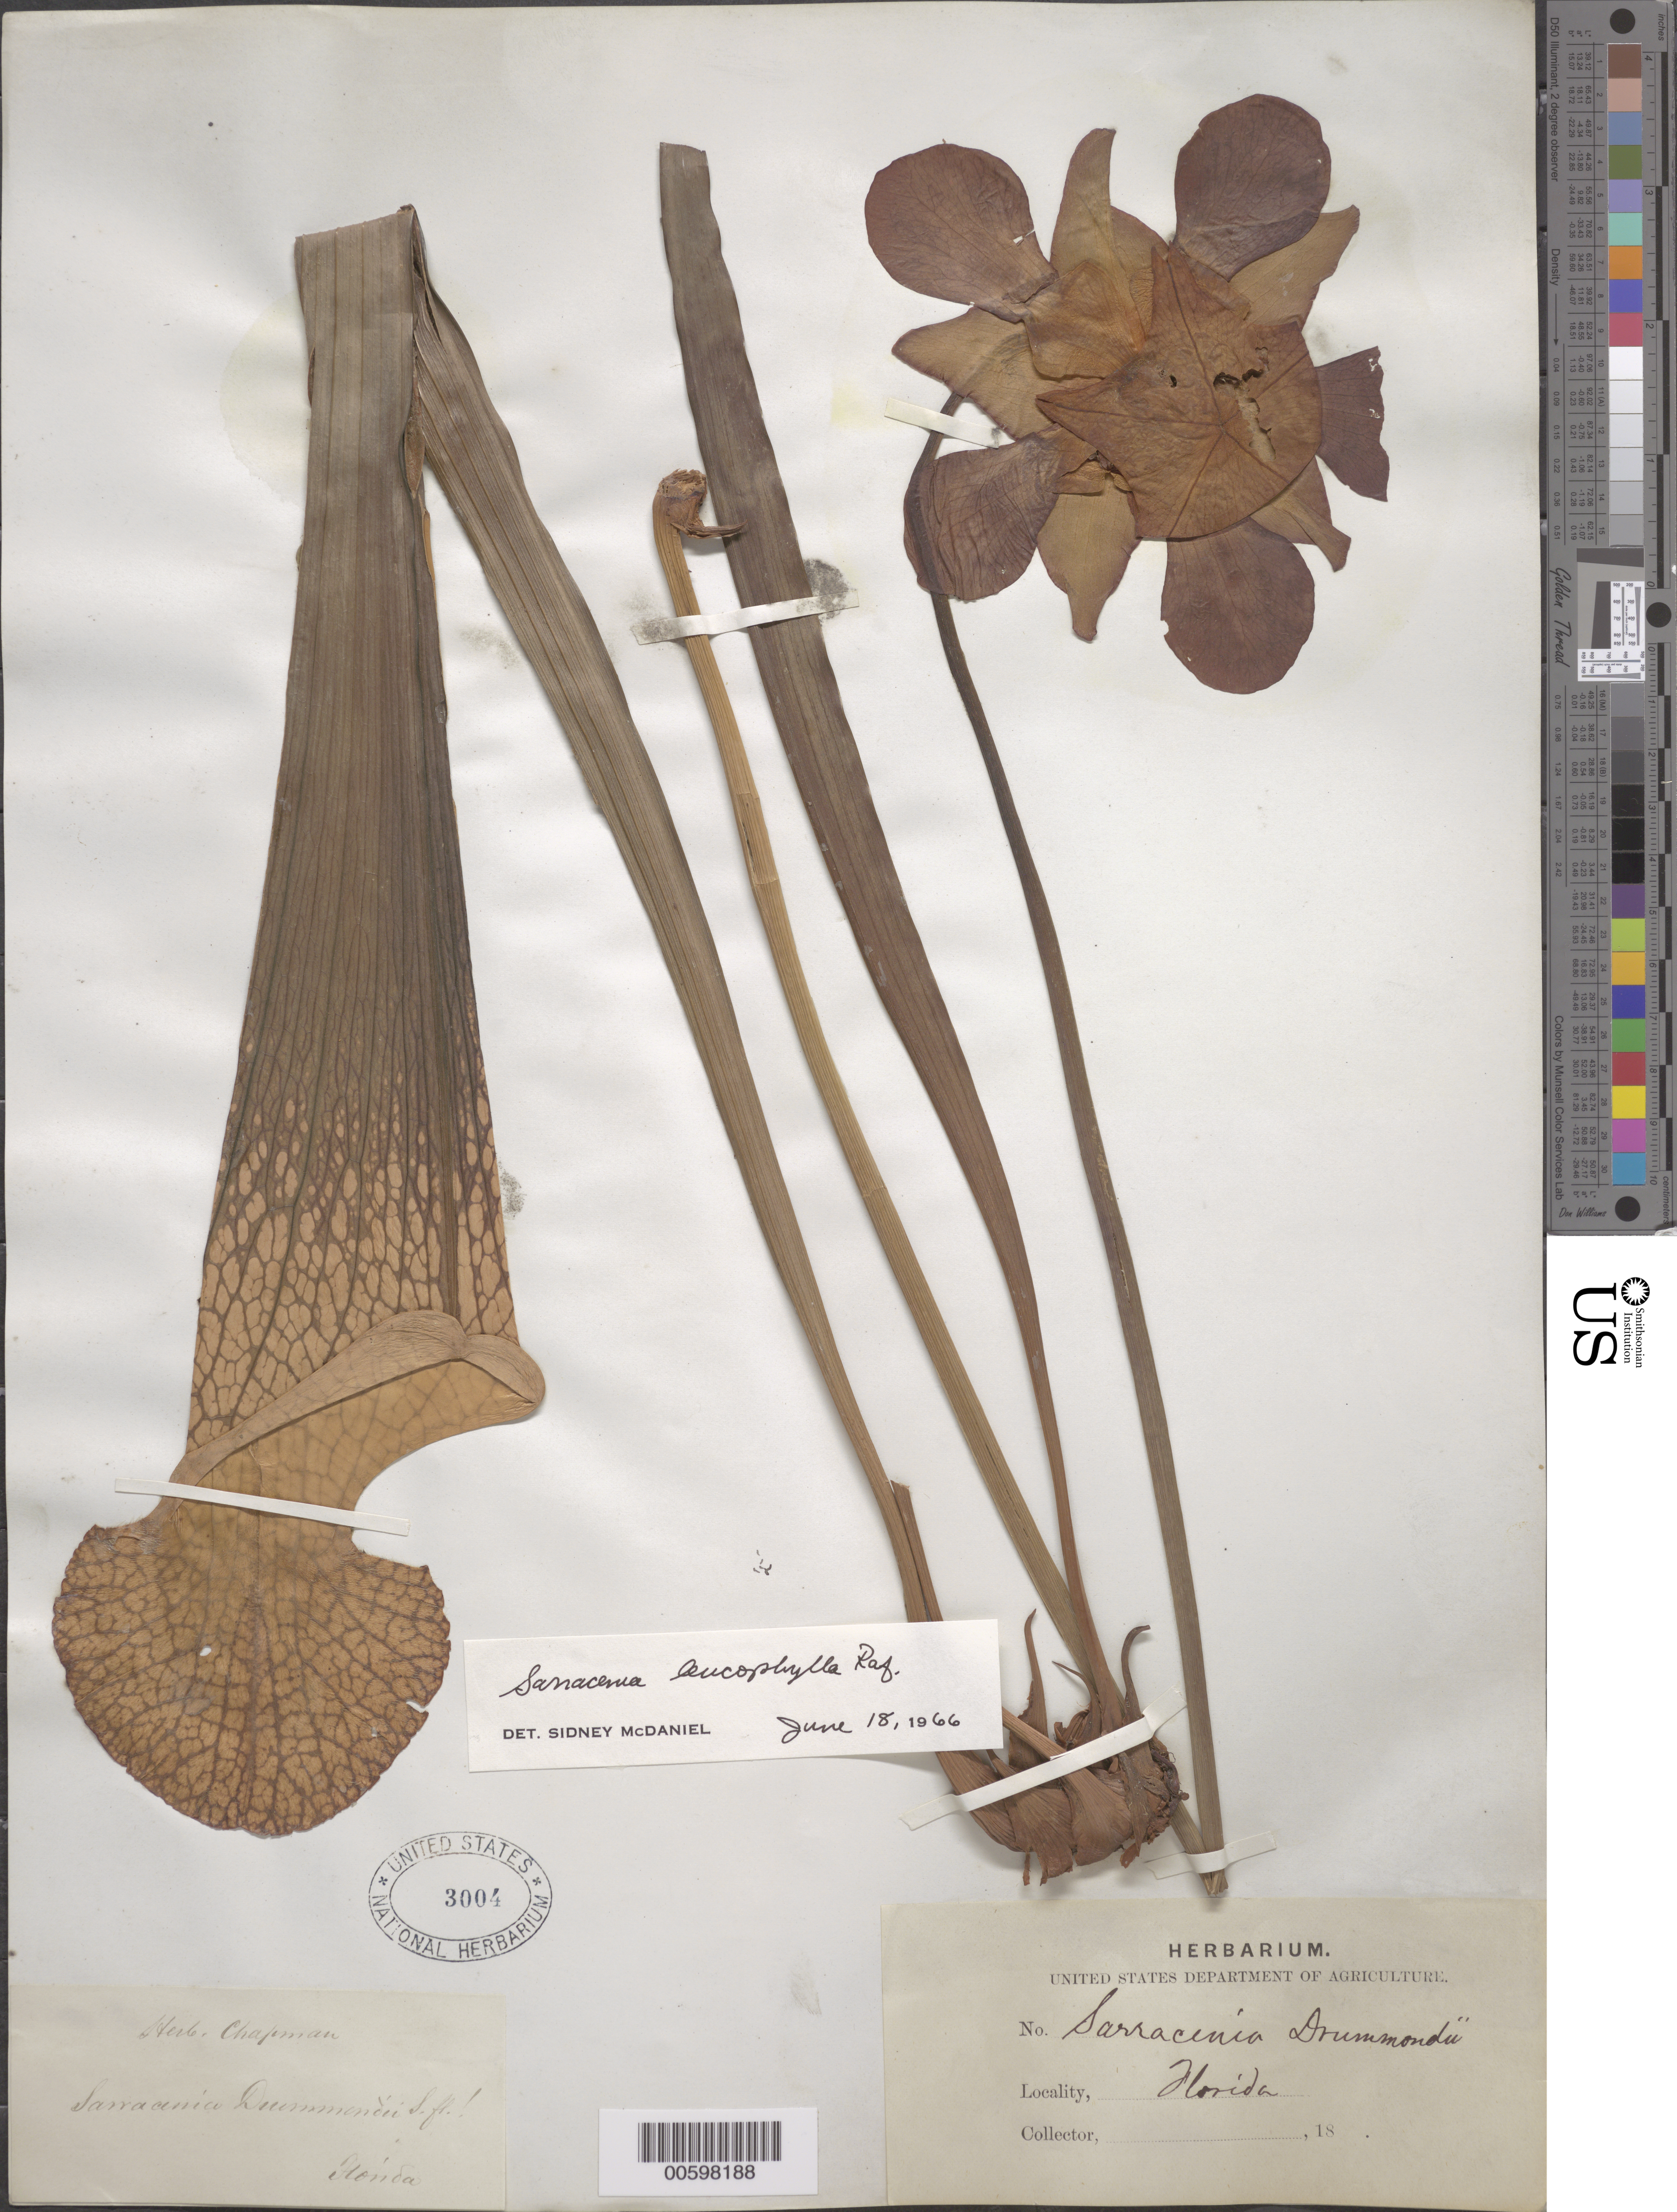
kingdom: Plantae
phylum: Tracheophyta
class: Magnoliopsida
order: Ericales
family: Sarraceniaceae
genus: Sarracenia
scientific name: Sarracenia leucophylla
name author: Raf.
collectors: A. Chapman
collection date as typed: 18--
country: United States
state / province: Florida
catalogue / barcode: US 3004